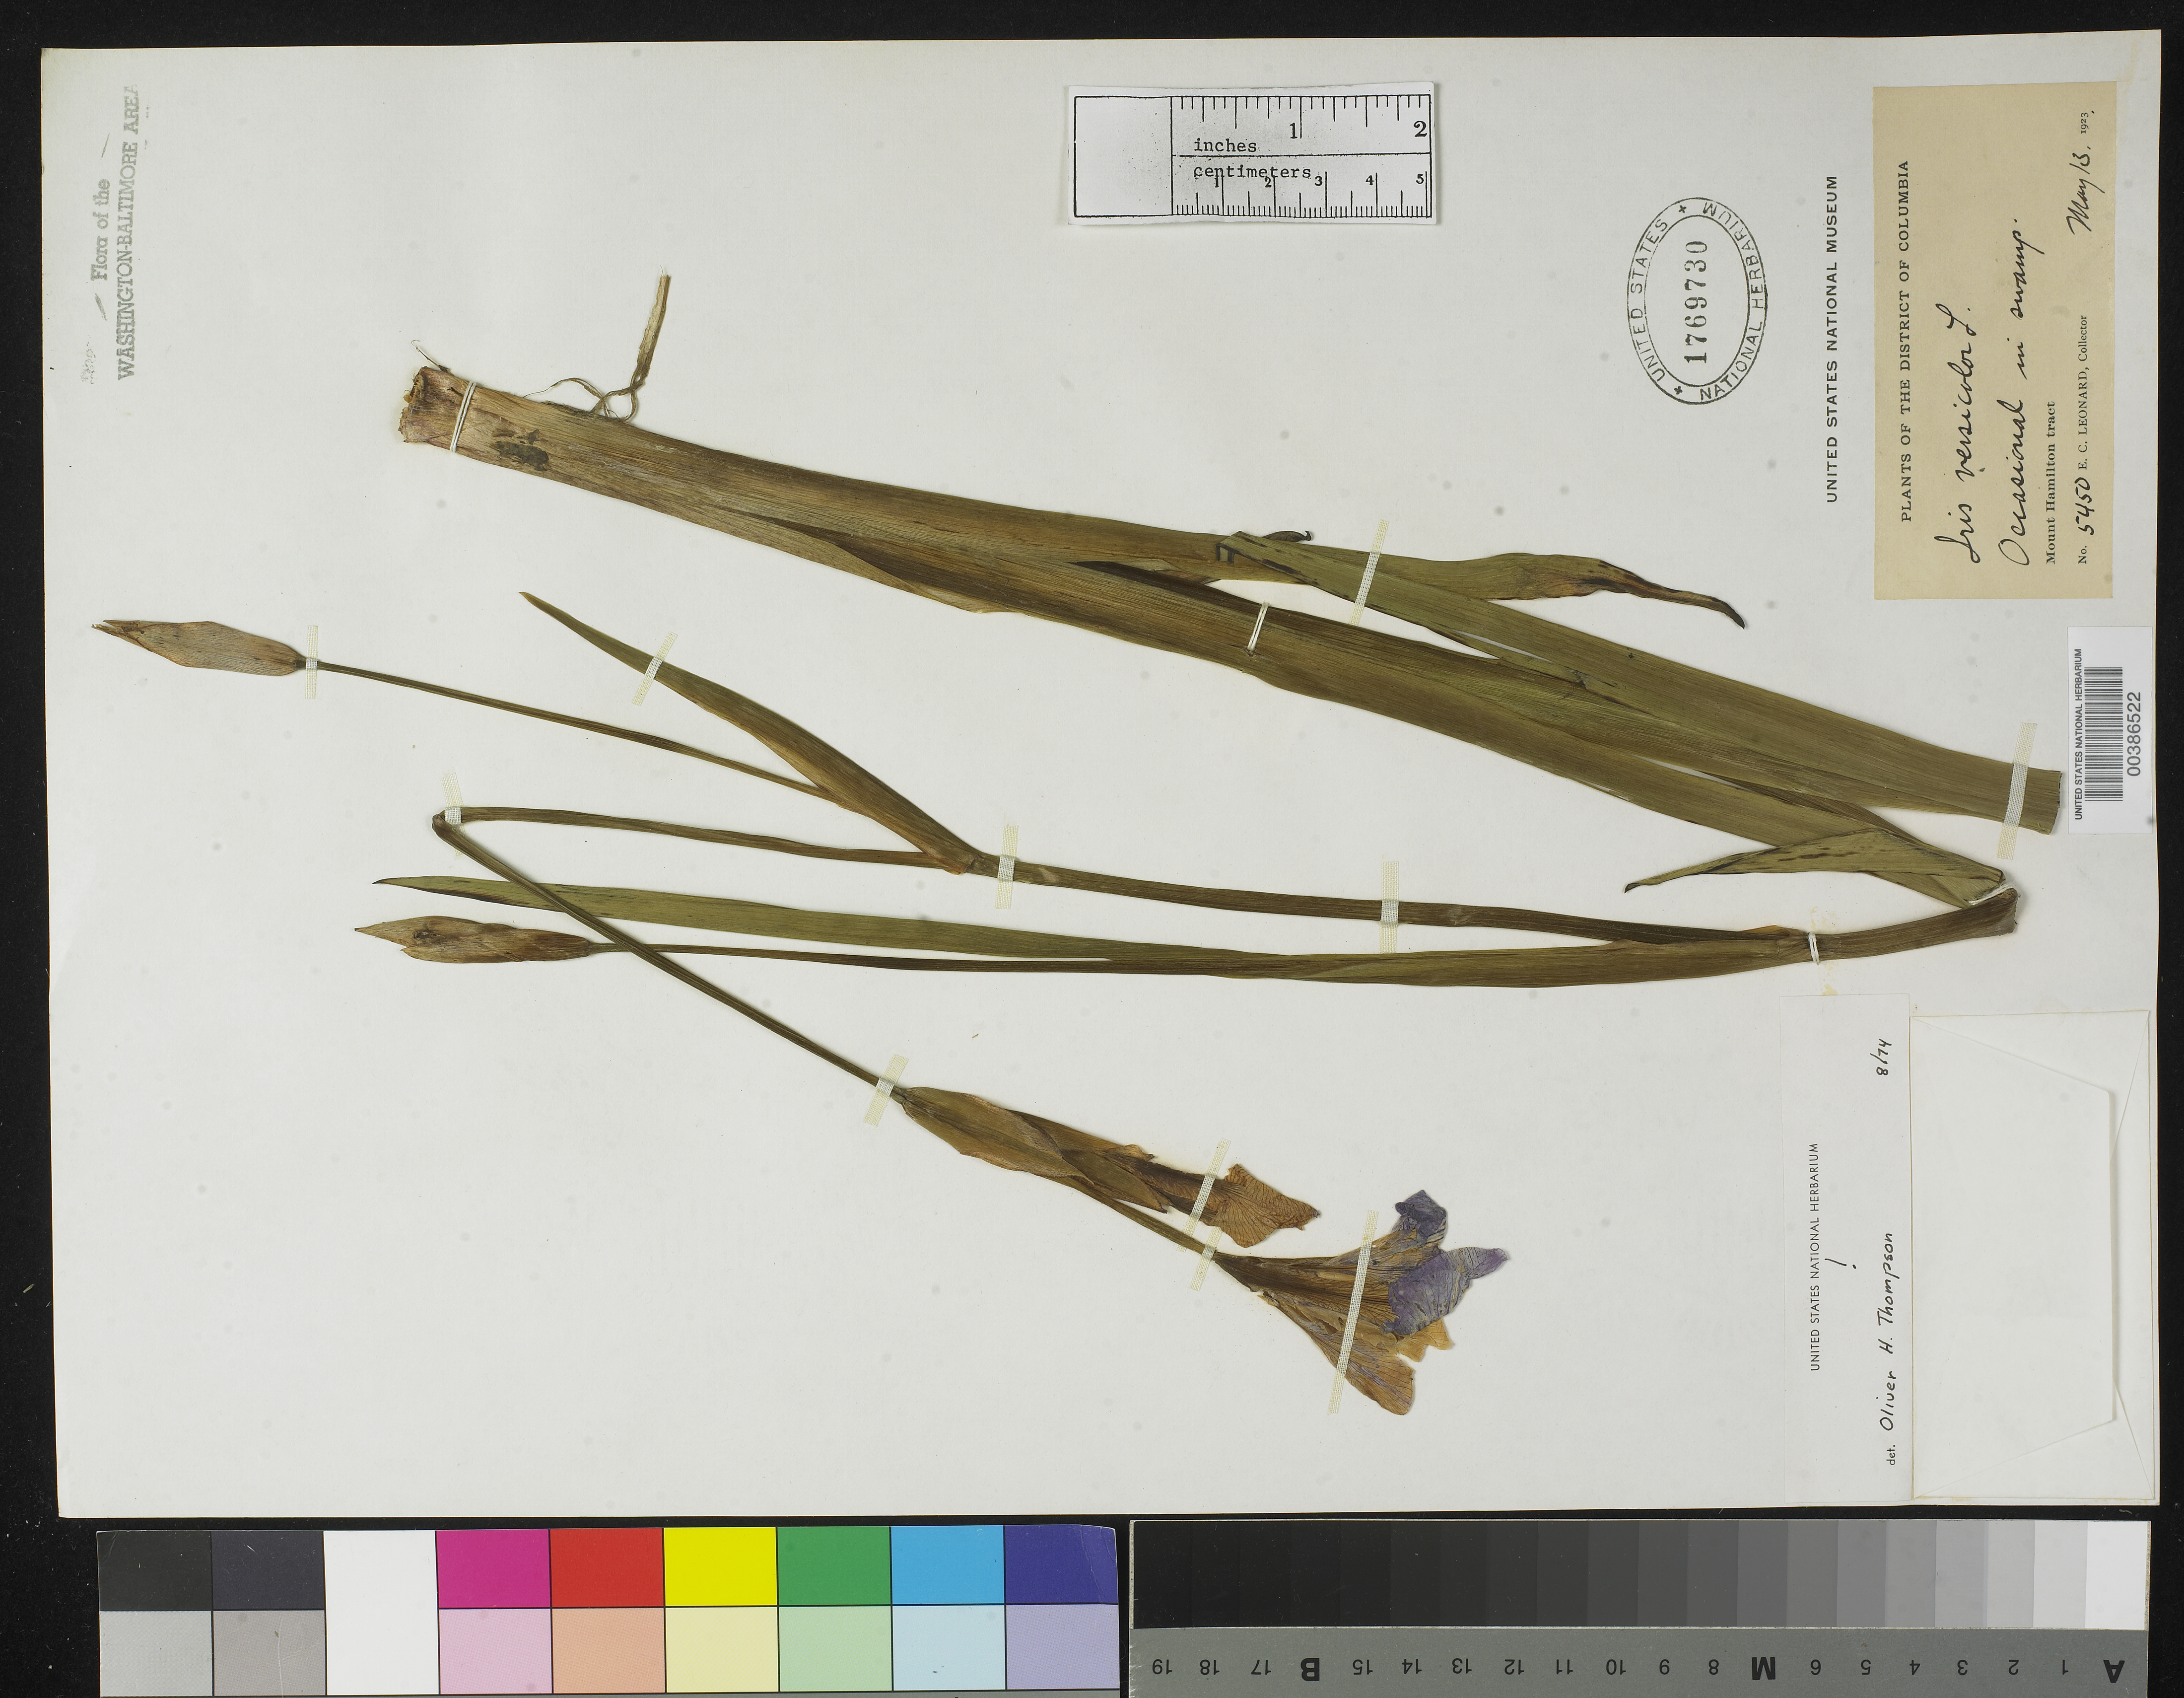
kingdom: Plantae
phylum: Tracheophyta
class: Liliopsida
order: Asparagales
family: Iridaceae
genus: Iris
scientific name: Iris versicolor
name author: L.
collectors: E. C. Leonard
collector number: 5450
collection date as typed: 13 May 1923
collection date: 1923-05-13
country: United States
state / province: District of Columbia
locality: Mount Hamilton Tract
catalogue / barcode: US 1769730